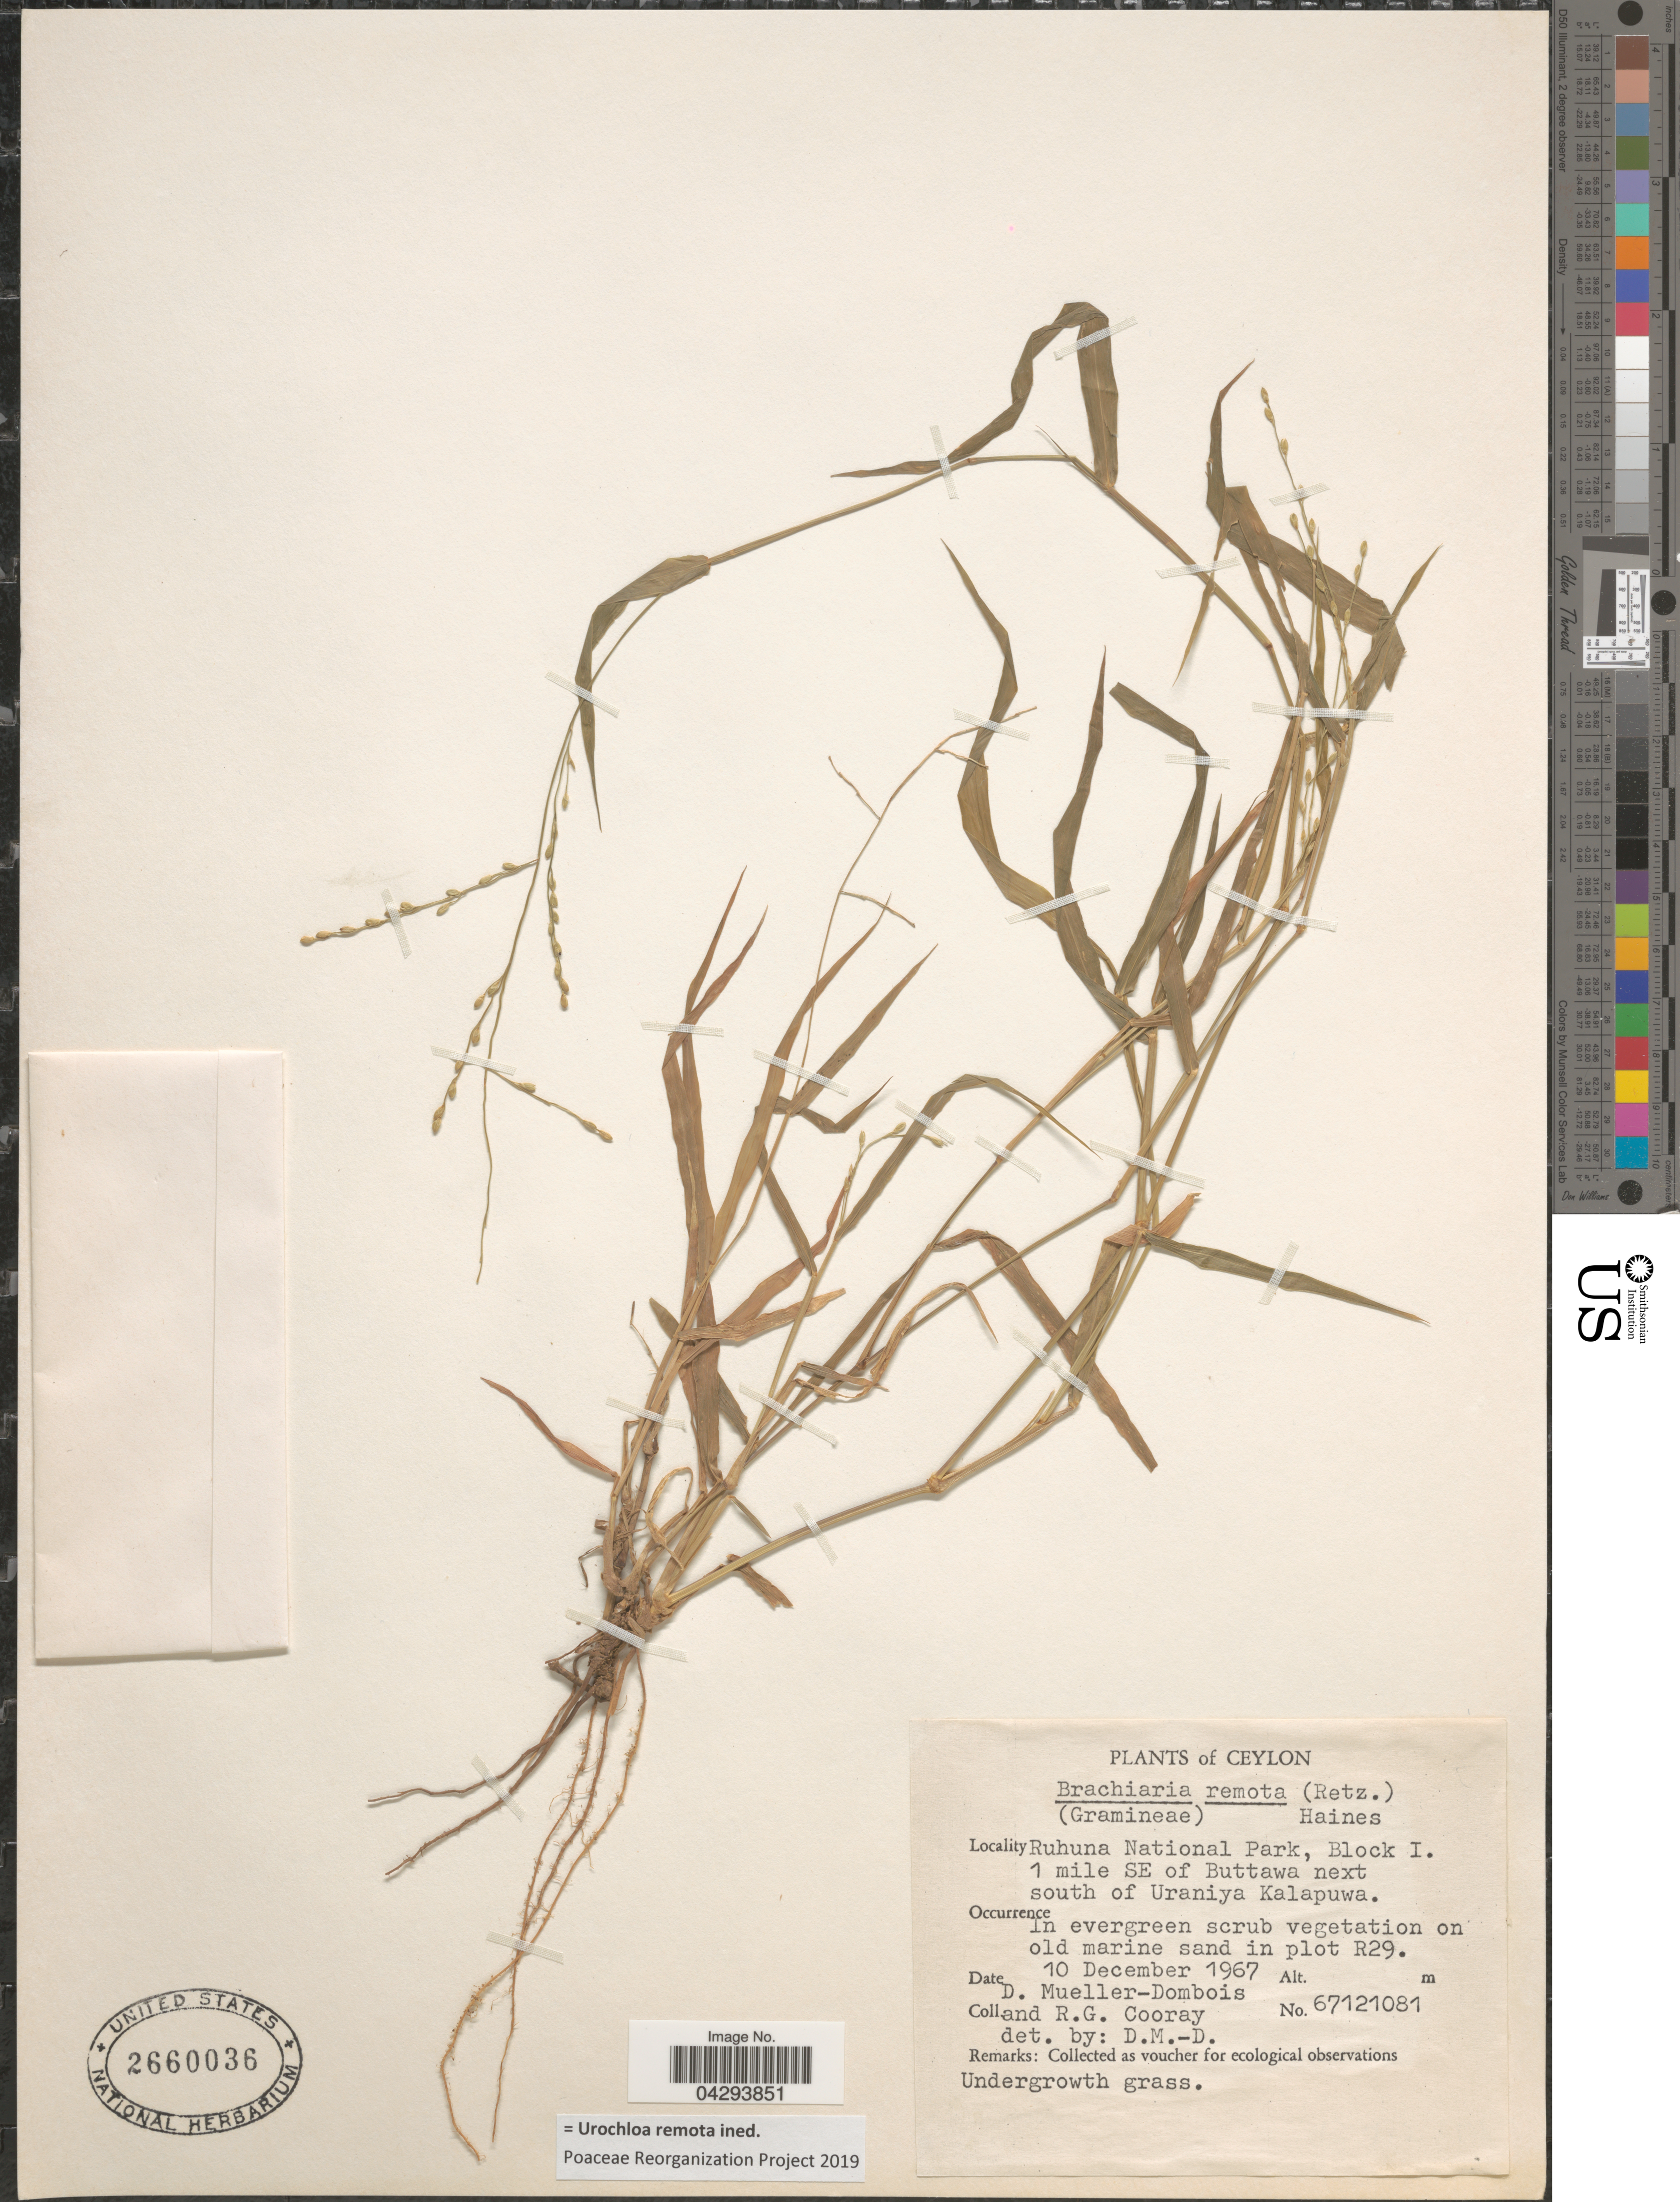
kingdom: Plantae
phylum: Tracheophyta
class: Liliopsida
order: Poales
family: Poaceae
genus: Urochloa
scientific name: Urochloa remota ined.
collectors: R. Cooray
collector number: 67121081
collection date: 1967-12-10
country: Sri Lanka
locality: Ceylon. Ruhuna National Park, Block 1. 1 mile SE of Buttawa next south of Uraniya Kalapuwa.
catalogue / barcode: US 2660036